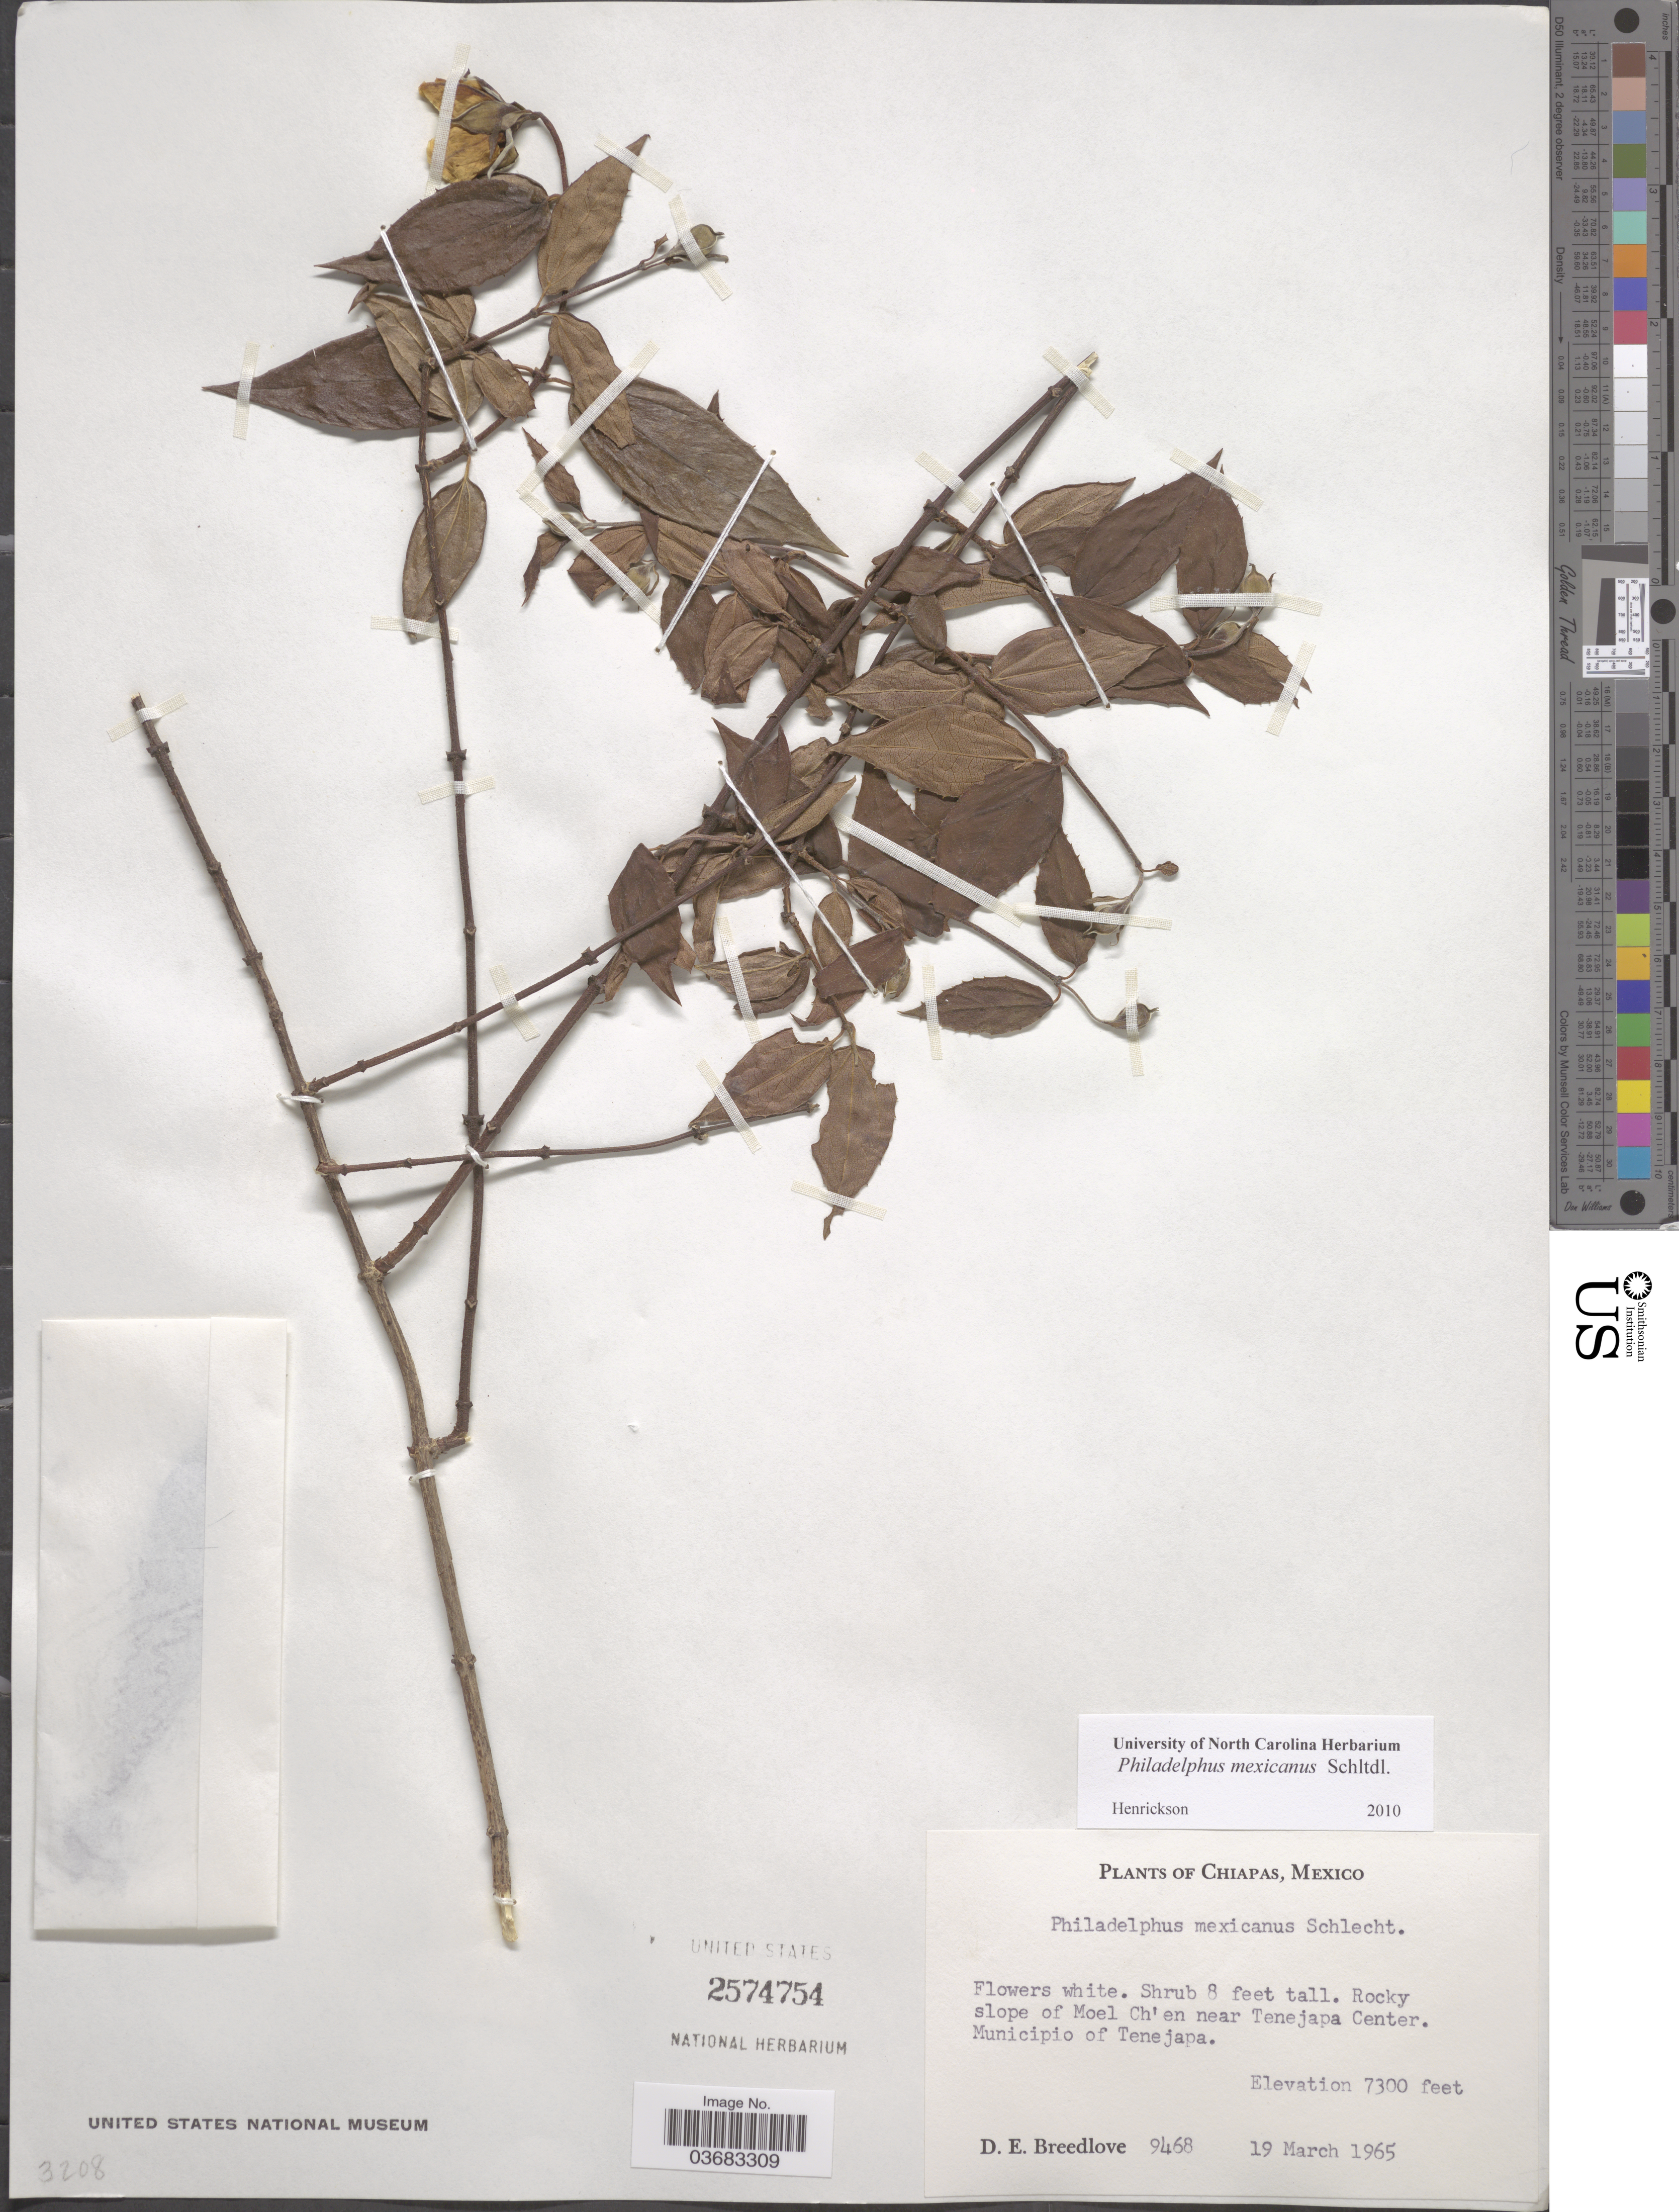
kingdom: Plantae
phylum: Tracheophyta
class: Magnoliopsida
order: Cornales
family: Hydrangeaceae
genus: Philadelphus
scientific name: Philadelphus mexicanus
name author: Schltdl.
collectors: D. E. Breedlove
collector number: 9468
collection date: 1965-03-19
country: Mexico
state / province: Chiapas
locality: Rocky slope of Moel Ch'en near Tenejapa Center. Municipio of Tenejapa.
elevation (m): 2225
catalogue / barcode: US 2574754